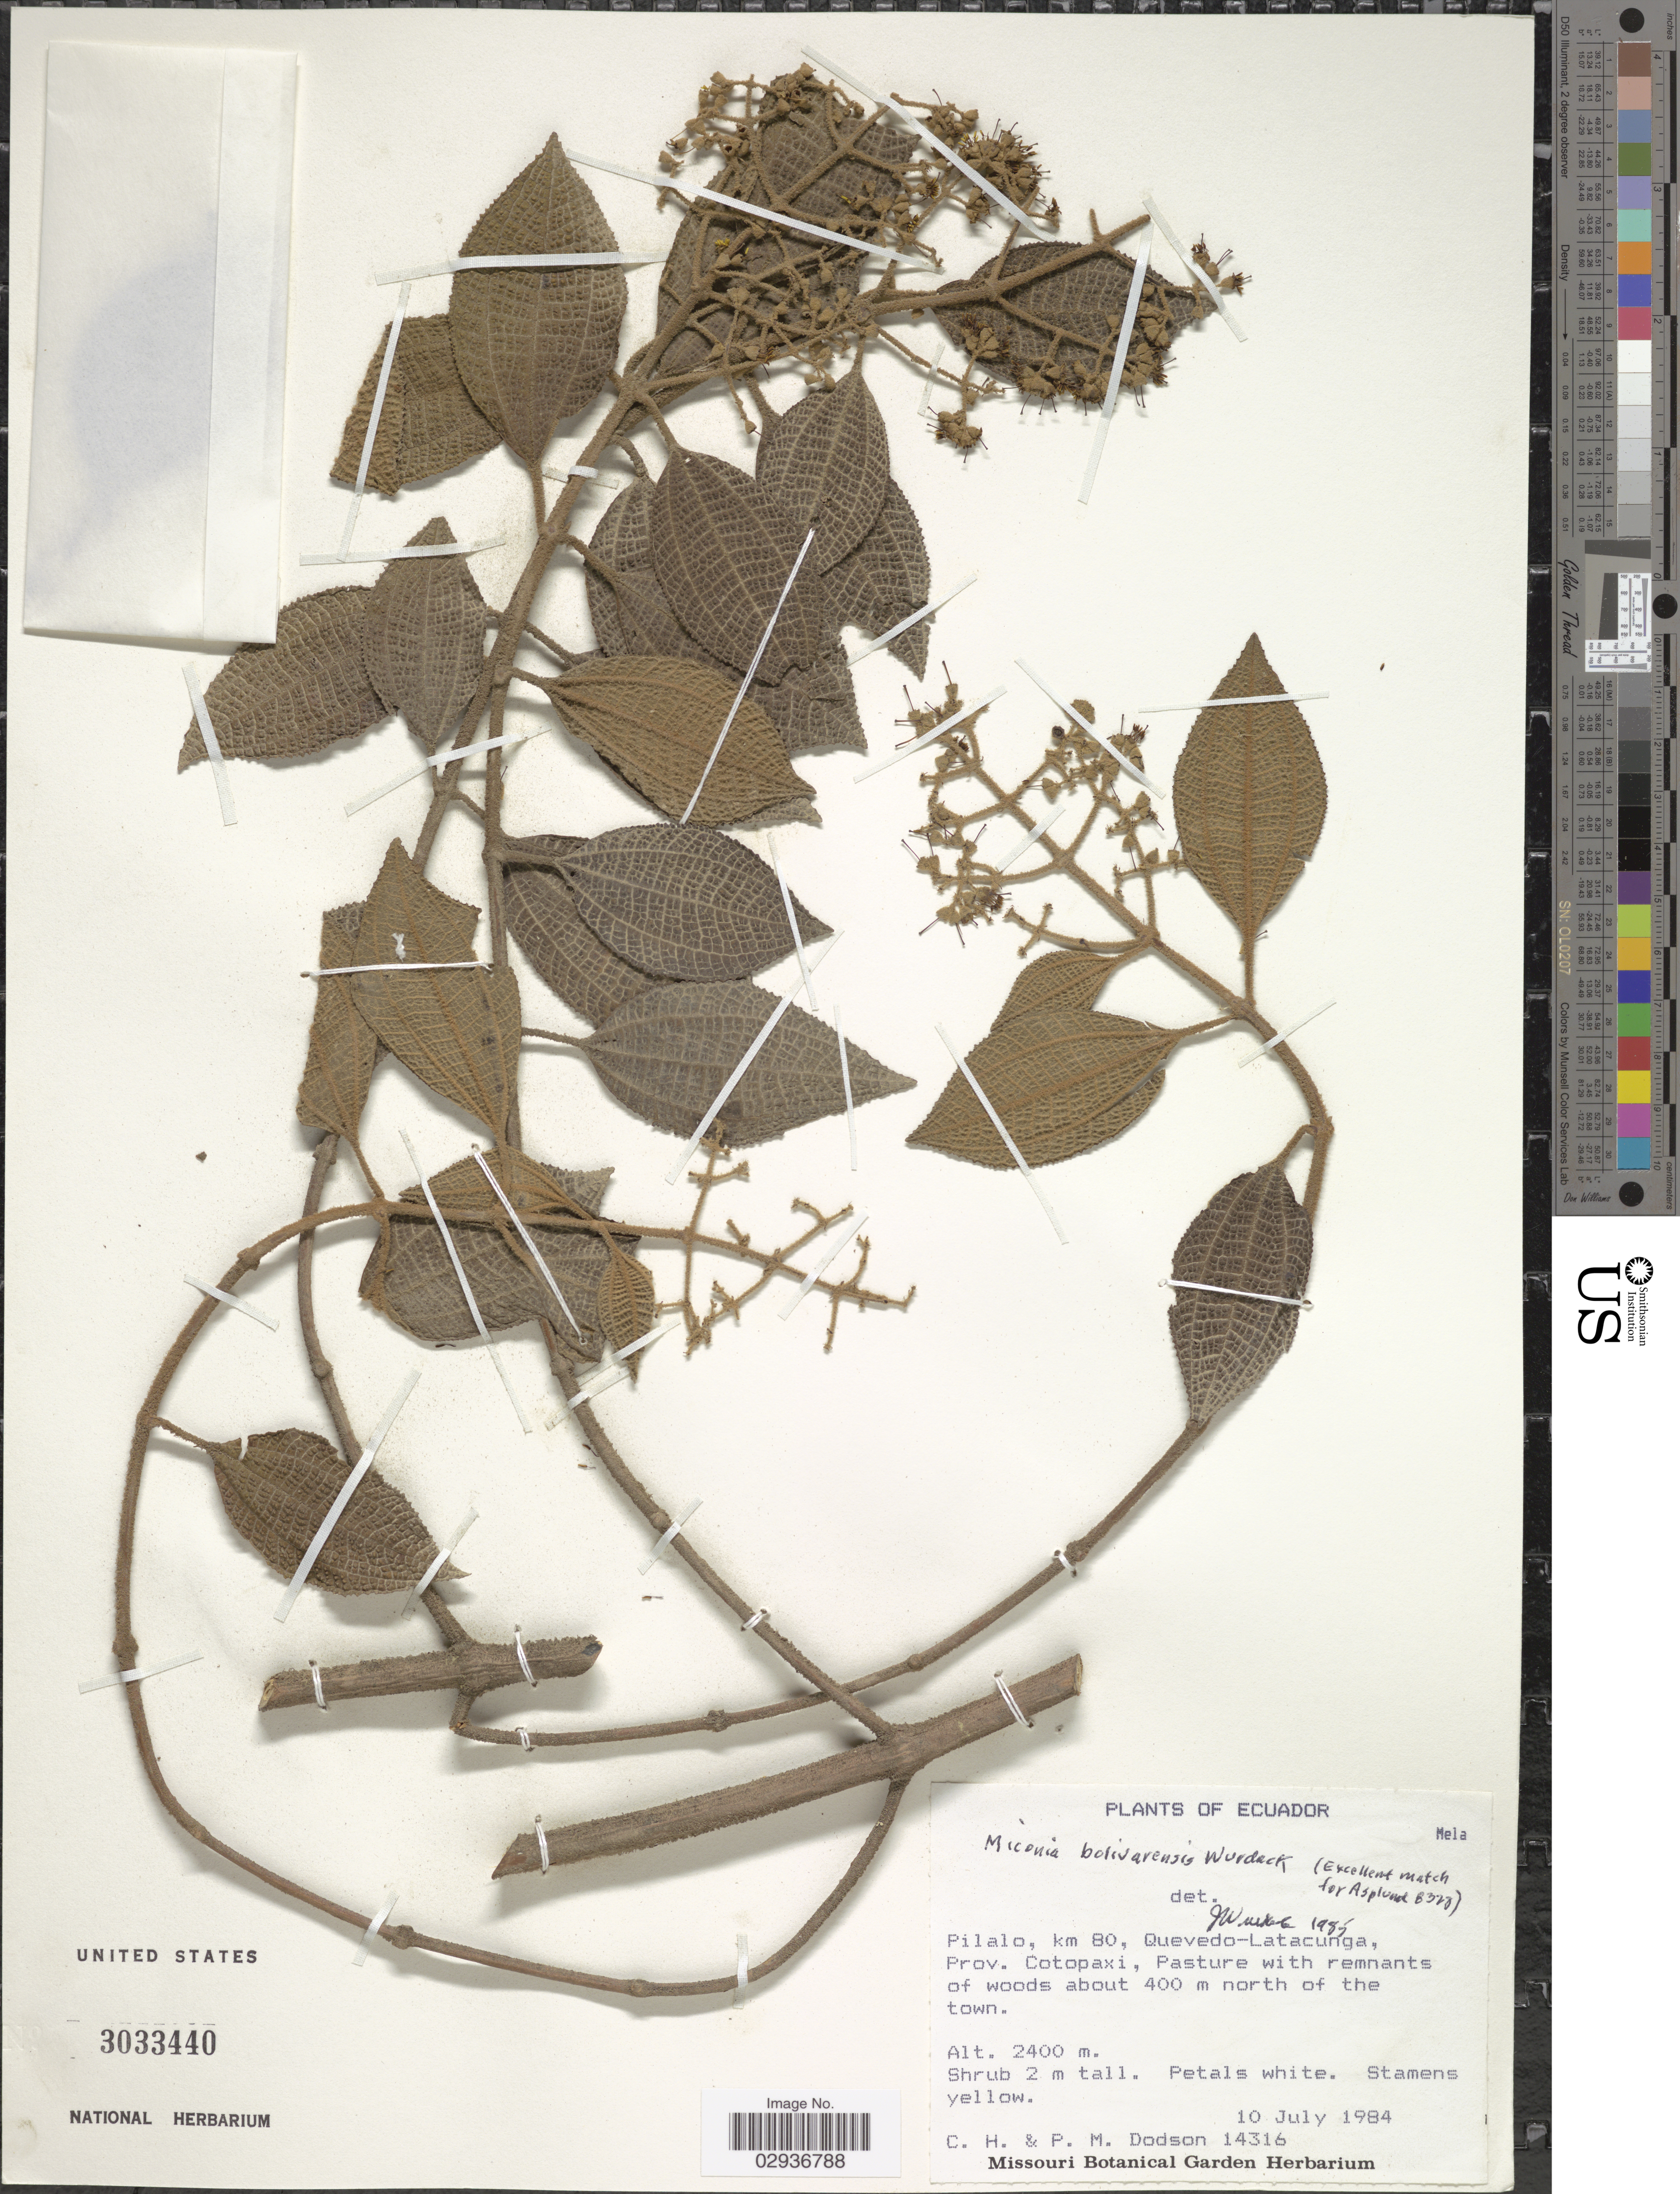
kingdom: Plantae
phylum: Tracheophyta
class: Magnoliopsida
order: Myrtales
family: Melastomataceae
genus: Miconia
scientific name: Miconia bolivarensis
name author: Wurdack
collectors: C. H. Dodson & P. M. Dodson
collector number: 14316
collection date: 1984-07-10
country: Ecuador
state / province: Cotopaxi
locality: Pilalo, km 80, Quevedo-Latacunga, Pasture with remnants of woods about 400 m north of the town.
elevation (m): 2400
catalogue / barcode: US 3033440